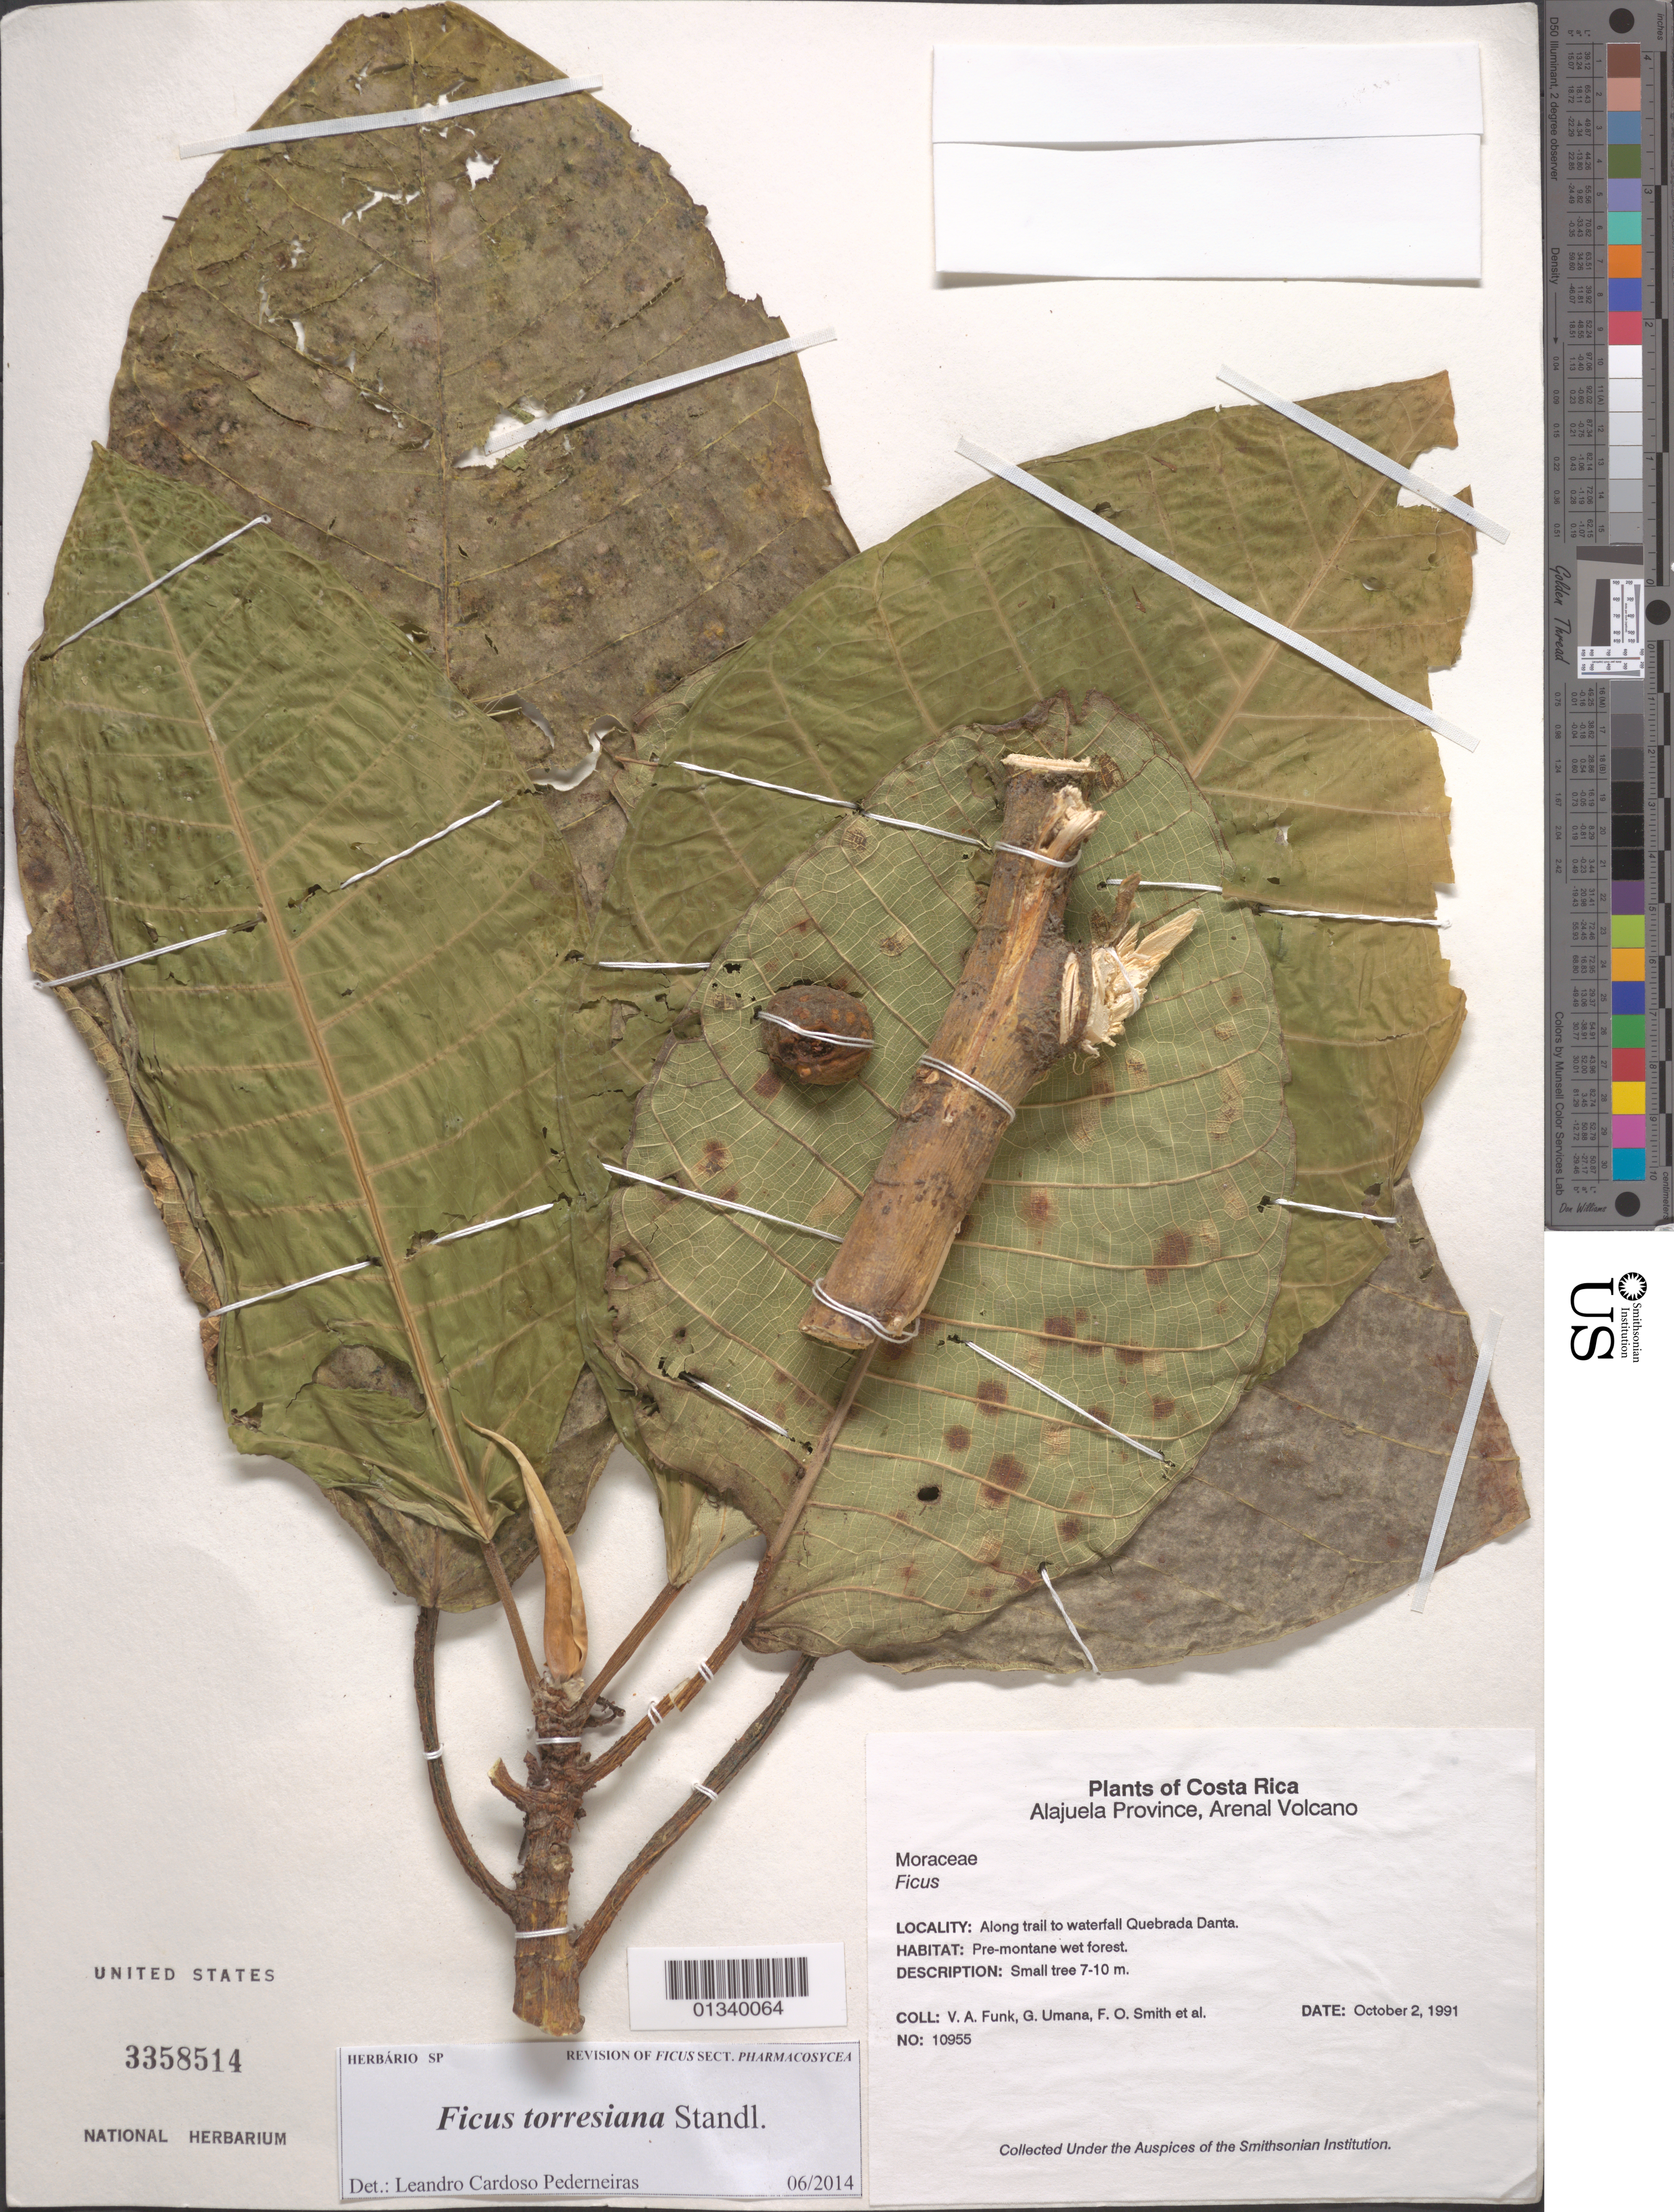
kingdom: Plantae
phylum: Tracheophyta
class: Magnoliopsida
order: Rosales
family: Moraceae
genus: Ficus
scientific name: Ficus torresiana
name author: Standl.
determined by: Cardoso Pederneiras, L.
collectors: V. Funk, G. Umana, F. Smith & et al.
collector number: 10955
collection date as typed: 02 Oct 1991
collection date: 1991-10-02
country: Costa Rica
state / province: Alajuela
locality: Arenal Volcano; along trail to waterfall Quebrada Danta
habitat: Pre-montane wet forest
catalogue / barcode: US 3358514